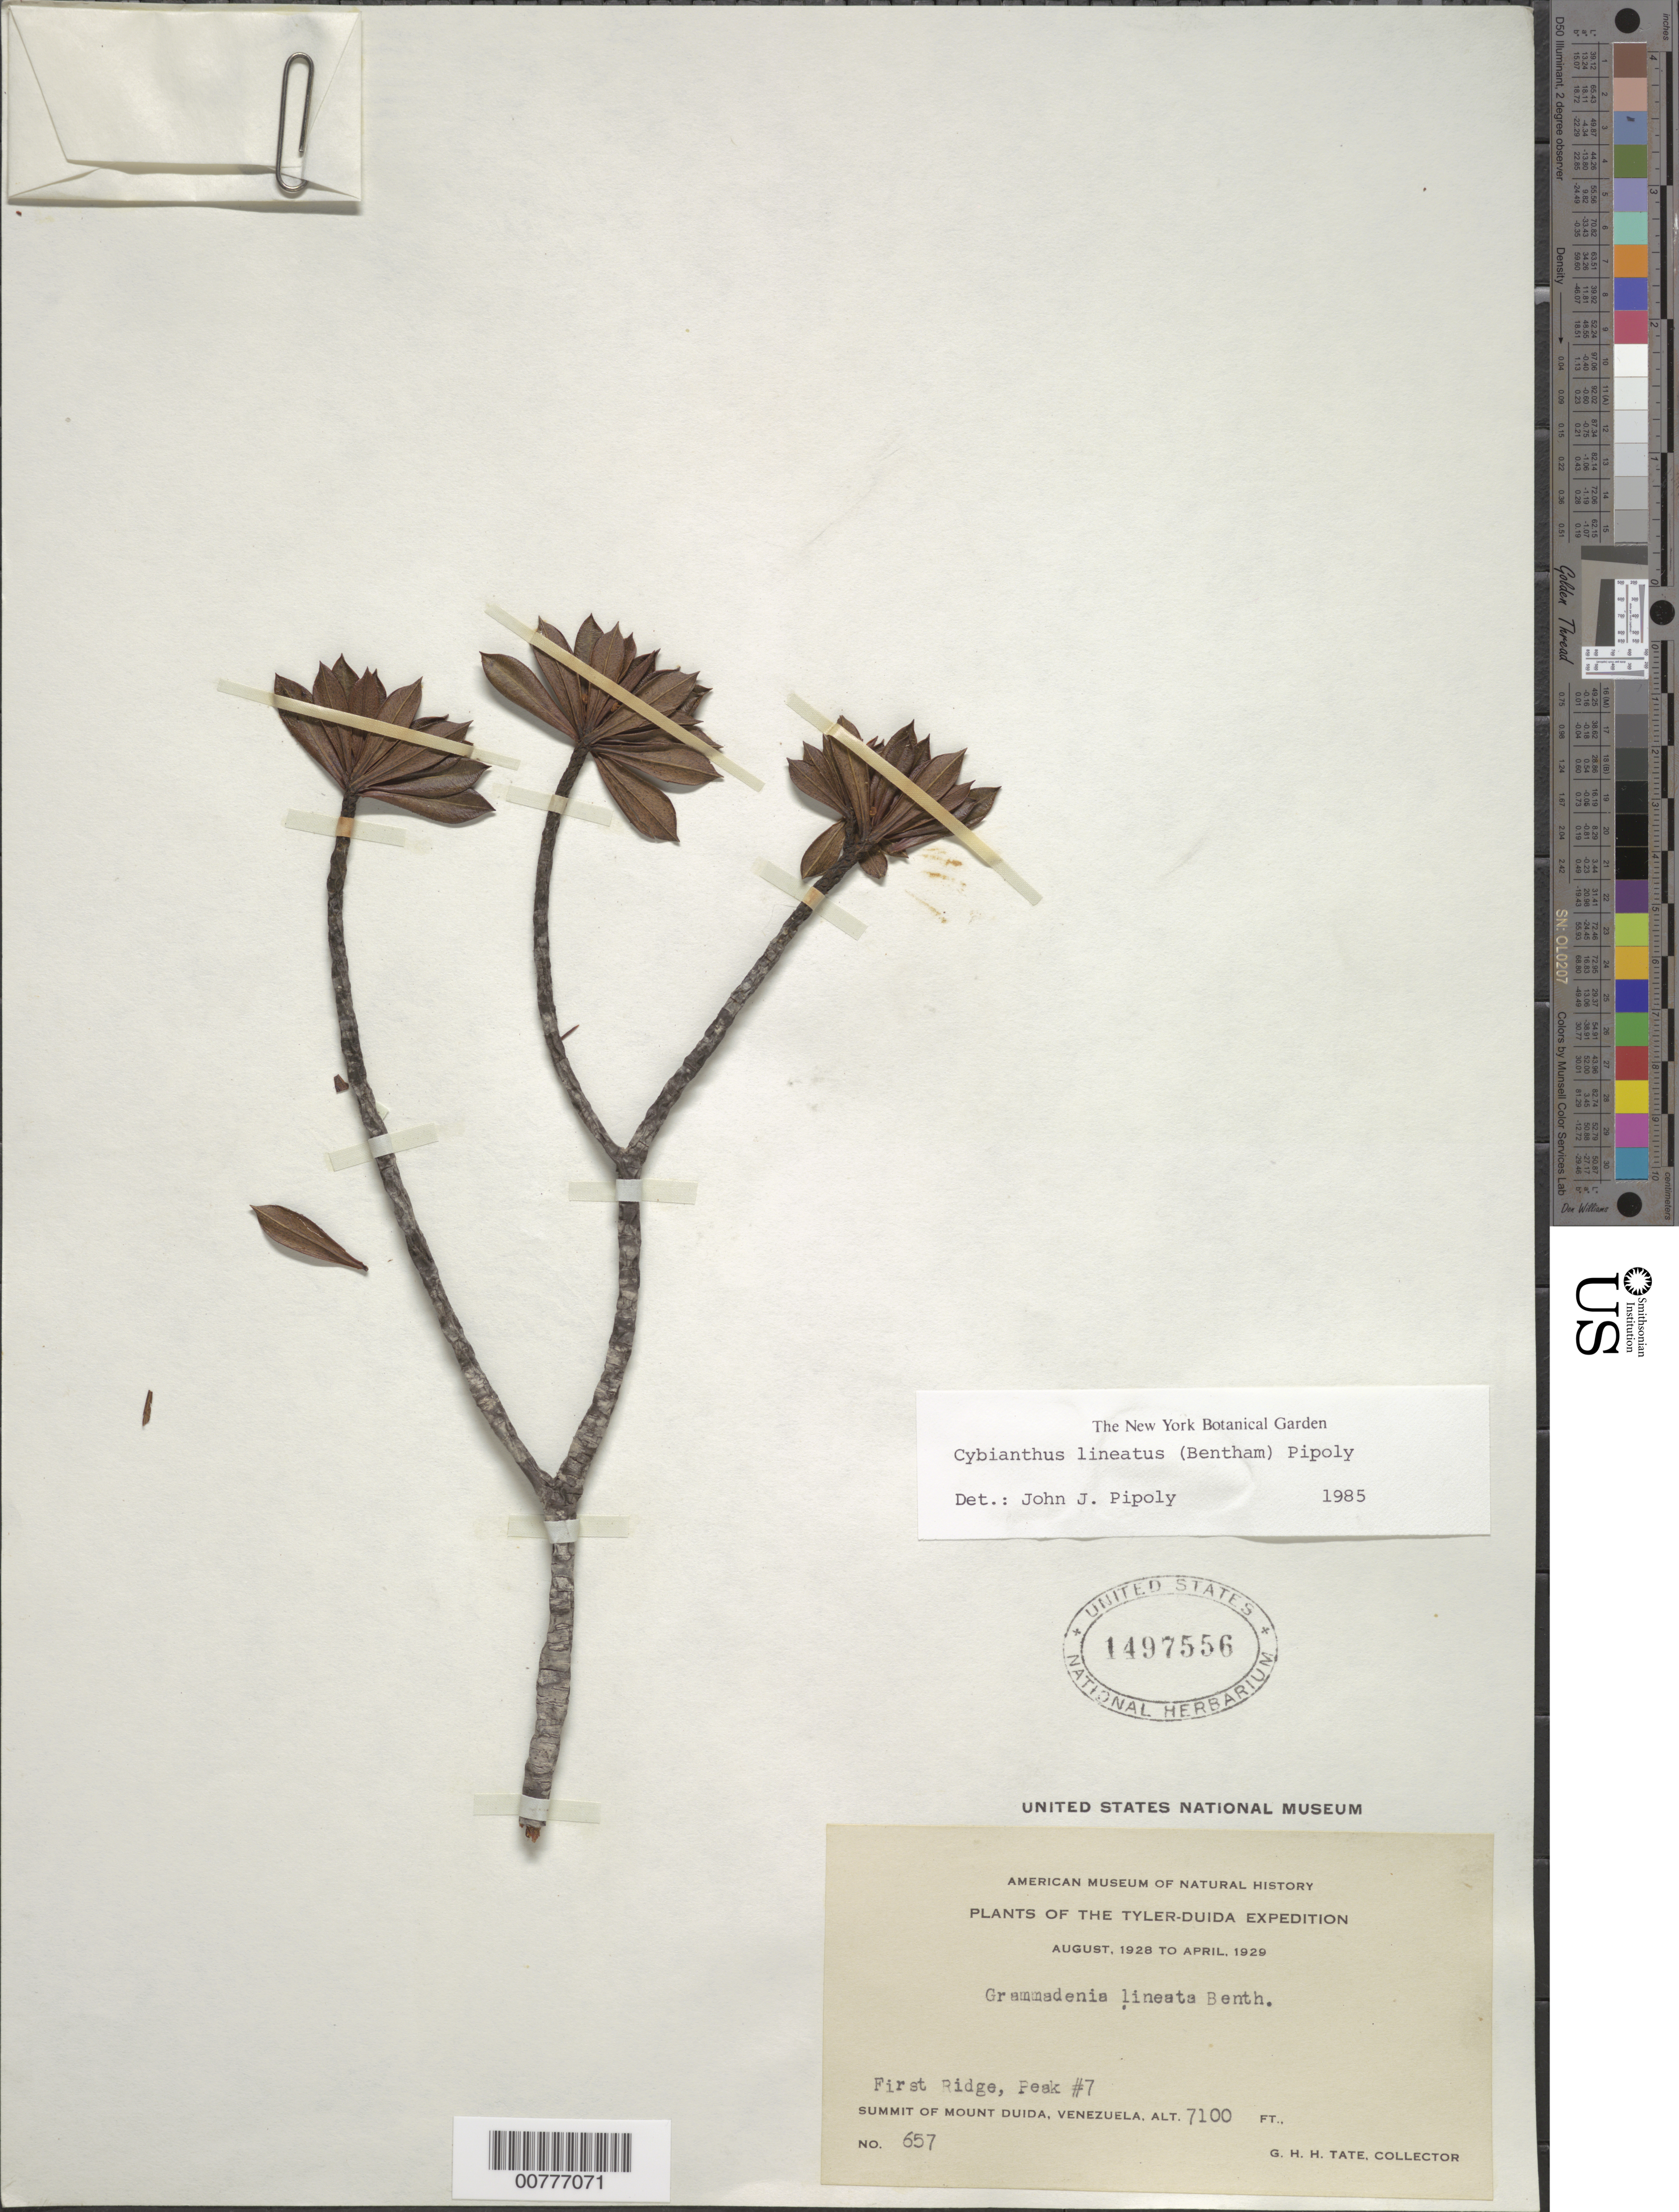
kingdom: Plantae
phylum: Tracheophyta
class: Magnoliopsida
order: Ericales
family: Primulaceae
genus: Cybianthus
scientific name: Cybianthus lineatus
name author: (Benth.) Pipoly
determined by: Pipoly, J. J., III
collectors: G. H. H.Tate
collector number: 657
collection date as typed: Aug-28 to Apr-29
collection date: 1928-08/1929-04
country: Venezuela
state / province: Amazonas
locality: Mount Duida, summit, Peak #7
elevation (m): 2164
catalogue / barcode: US 1497556